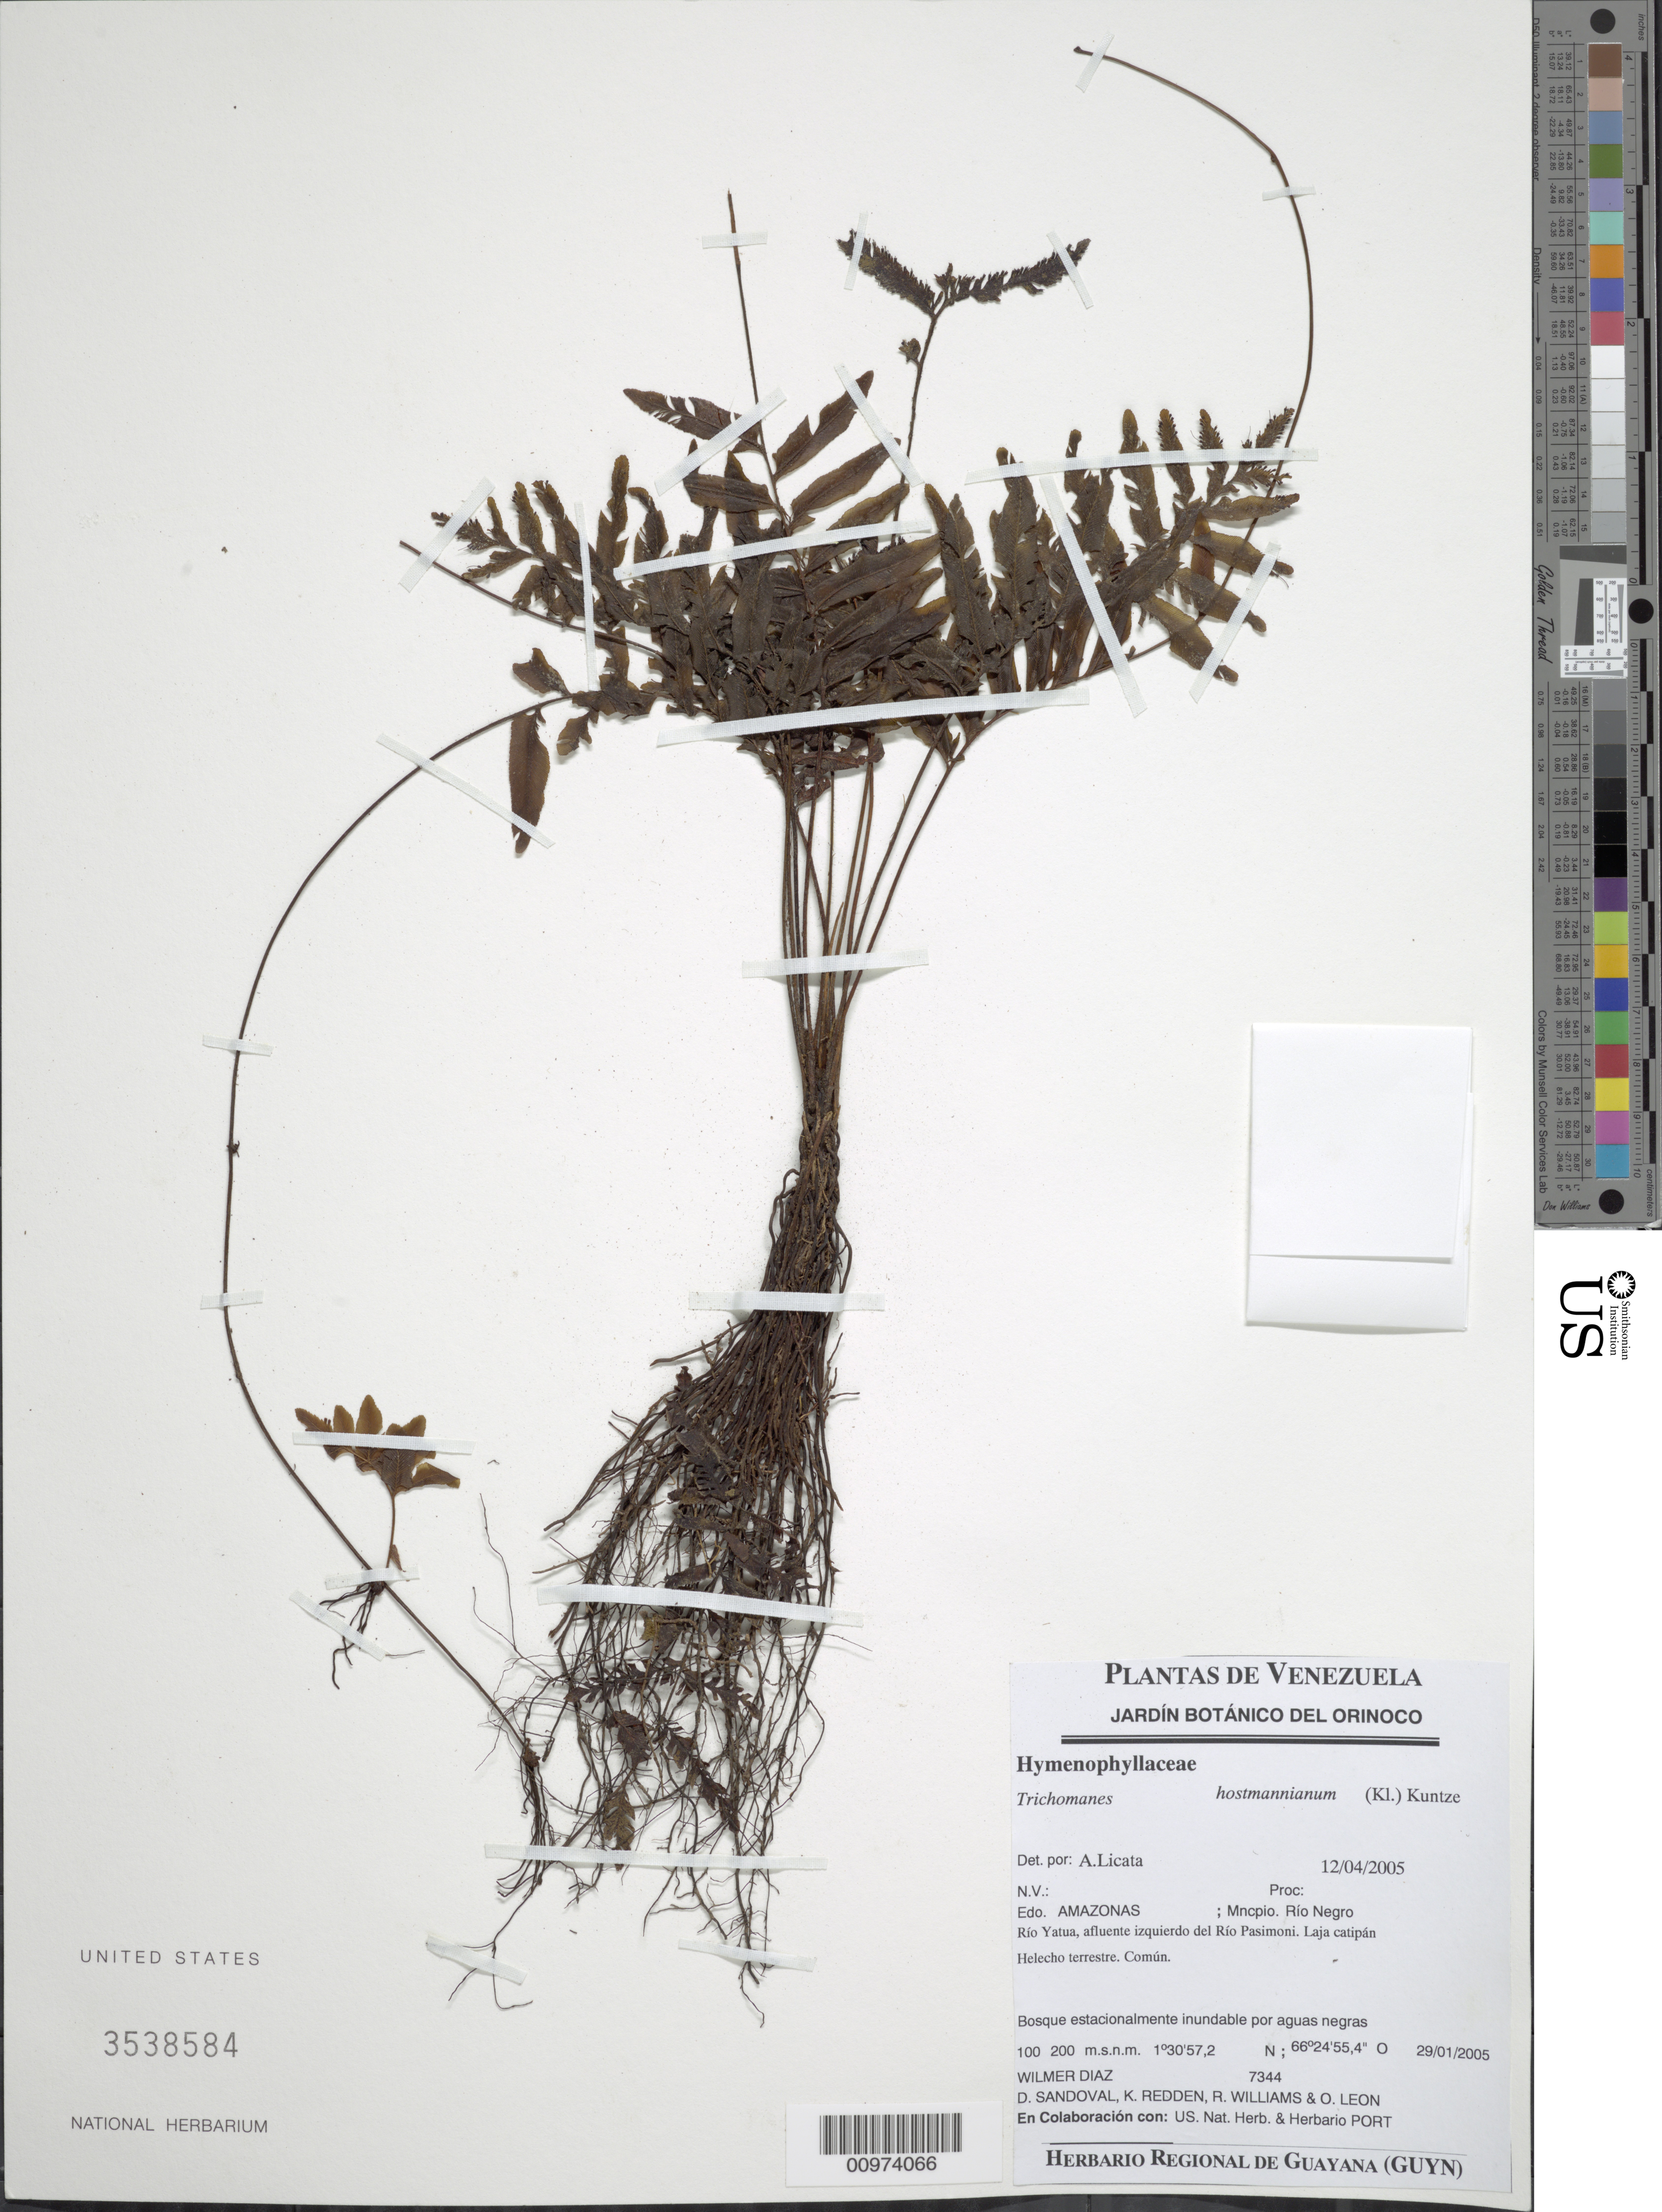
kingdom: Plantae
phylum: Tracheophyta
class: Polypodiopsida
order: Hymenophyllales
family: Hymenophyllaceae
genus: Trichomanes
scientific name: Trichomanes hostmannianum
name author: (Klotzsch) Kunze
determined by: Licata, A., (PORT), Univ. Nac. Exp. de los Llanos Ezequiel Zamora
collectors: W. Díaz P., D. Sandoval, K. M. Redden, R. Williams & O. León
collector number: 7344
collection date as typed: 29-Jan-05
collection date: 2005-01-29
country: Venezuela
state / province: Amazonas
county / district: Río Negro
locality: Río Yatua, afluente izquierdo del Río Pasimoni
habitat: Bosque estacionalmente inundable por aguas negras. Laja catipan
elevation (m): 100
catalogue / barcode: US 3538584